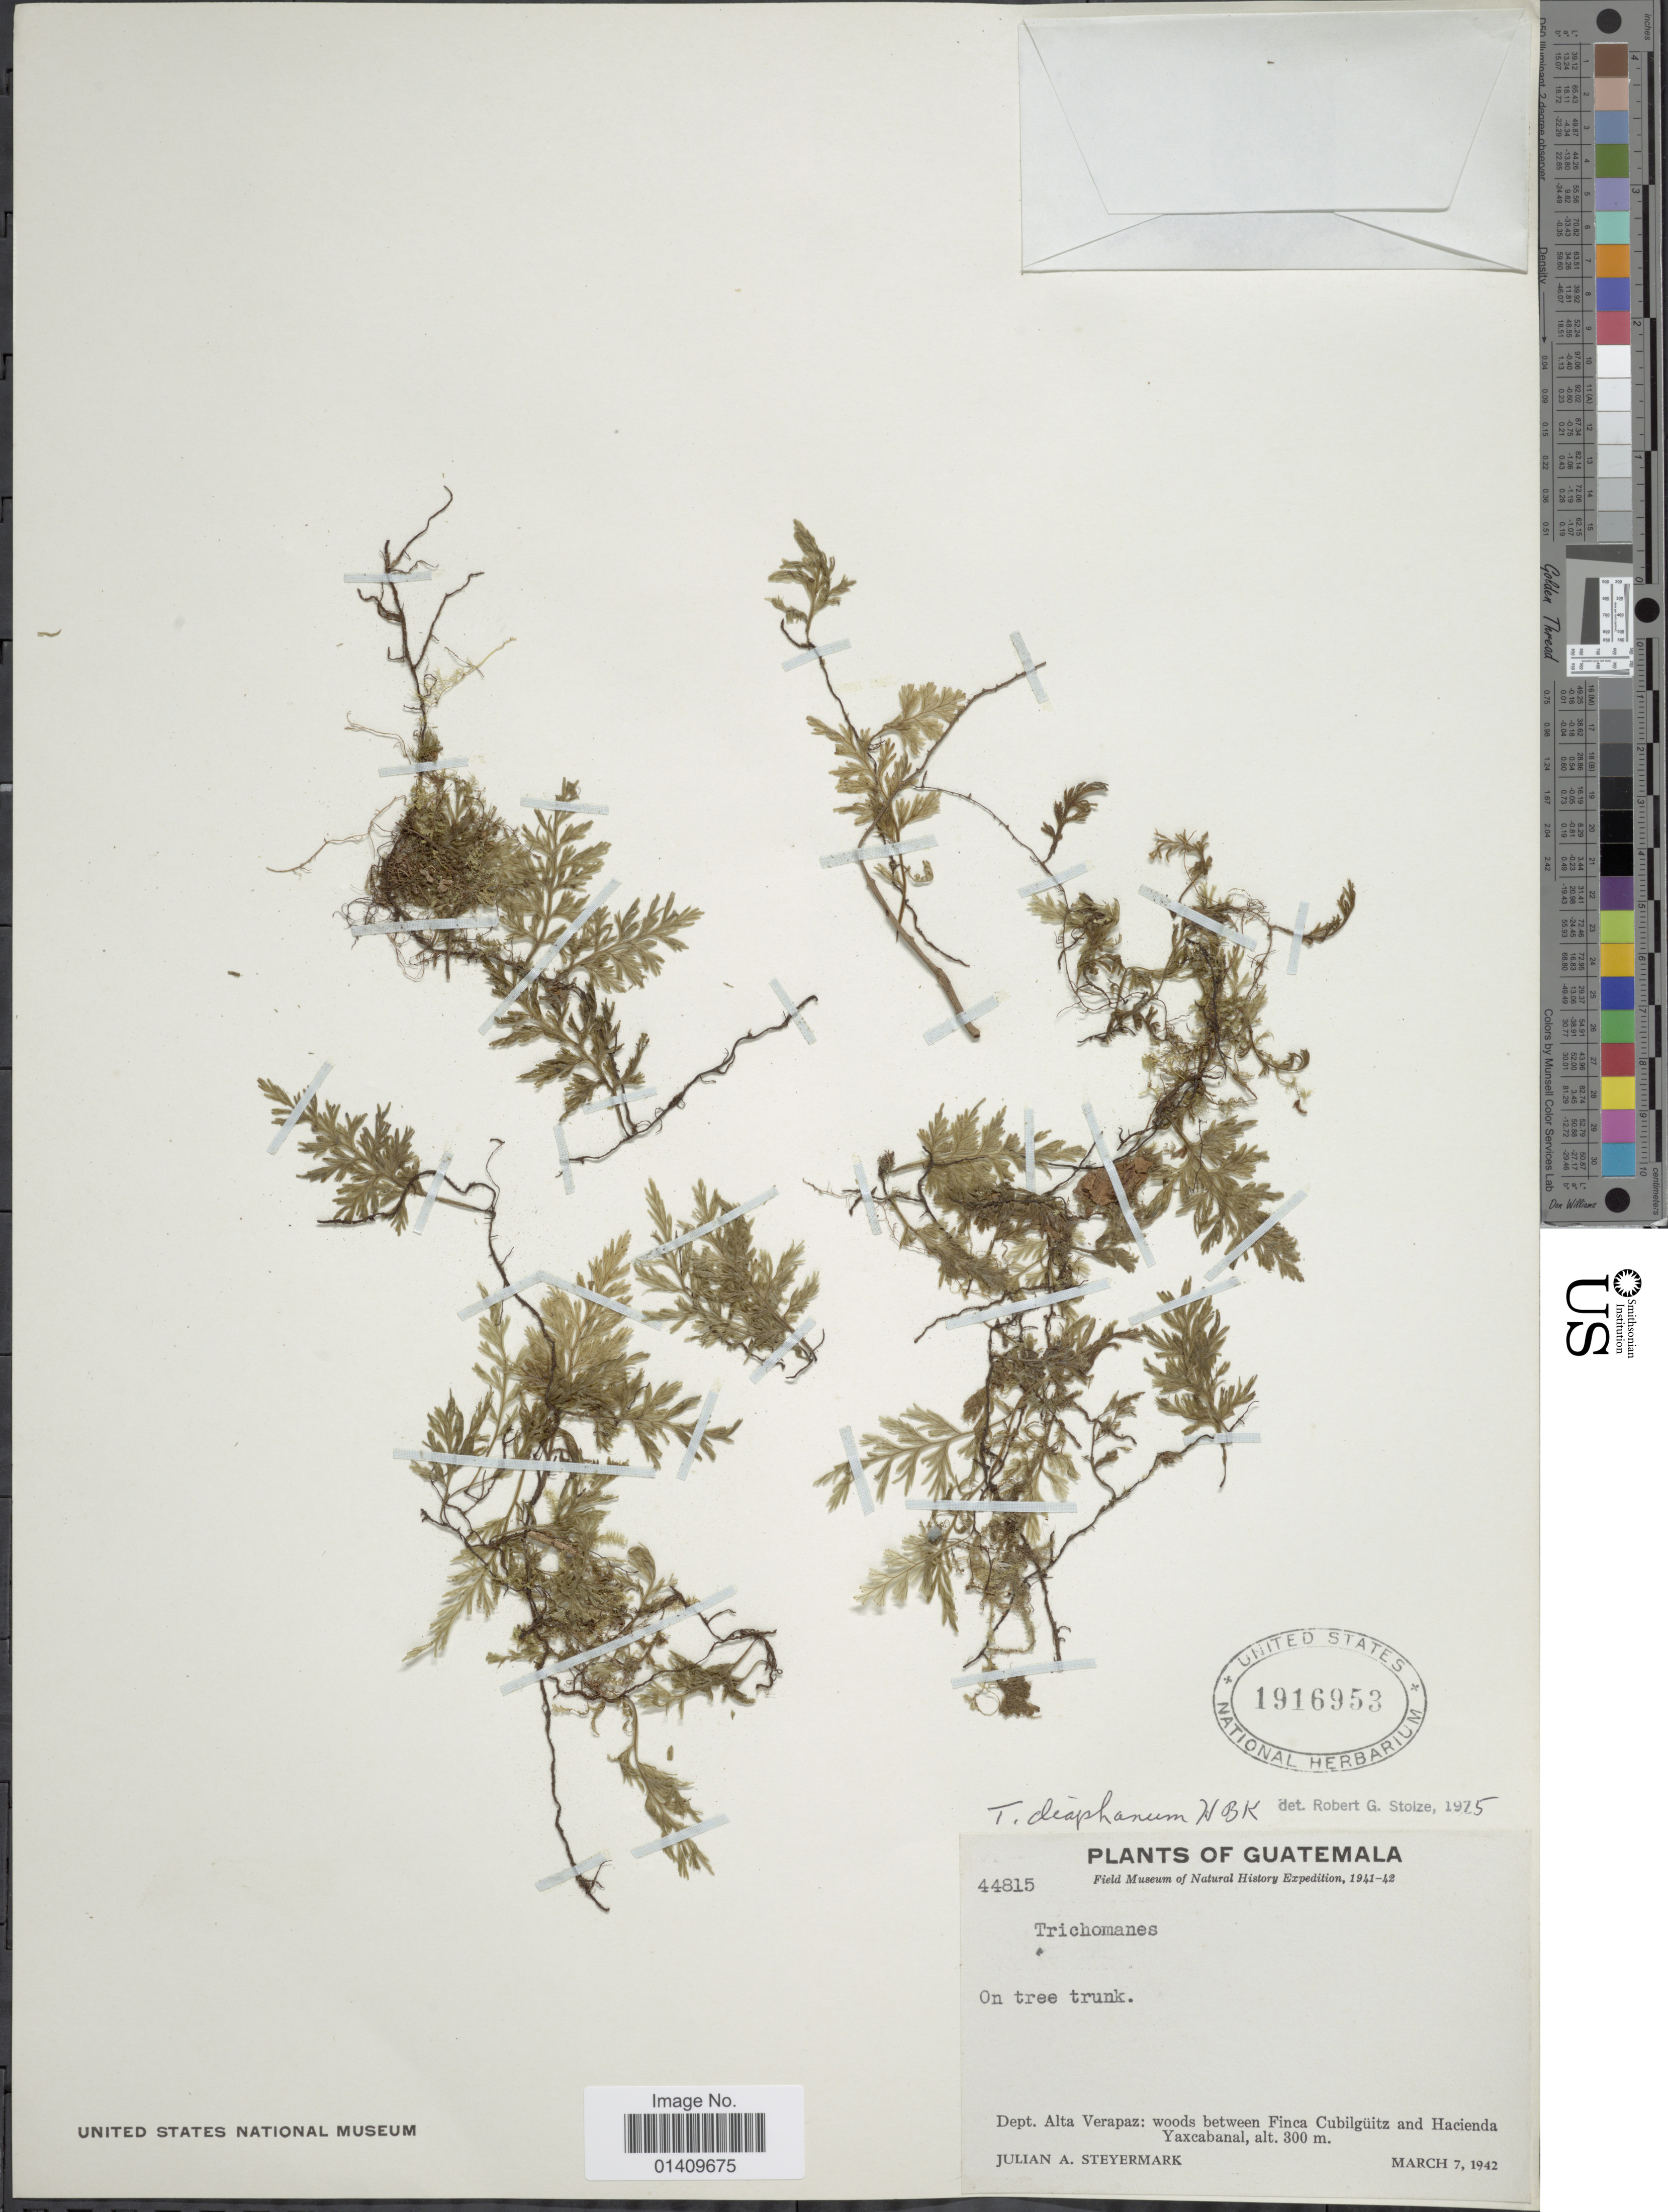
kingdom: Plantae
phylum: Tracheophyta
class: Polypodiopsida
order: Hymenophyllales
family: Hymenophyllaceae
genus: Polyphlebium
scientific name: Polyphlebium diaphanum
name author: (Kunth) Ebihara & Dubuisson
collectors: J. Steyermark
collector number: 44815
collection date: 1942-03-07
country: Guatemala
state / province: Alta Verapaz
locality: Dept. Alta Verapaz woods between Finca Cubilguitz and Hacienda Yaxcabanal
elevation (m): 300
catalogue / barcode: US 1916953